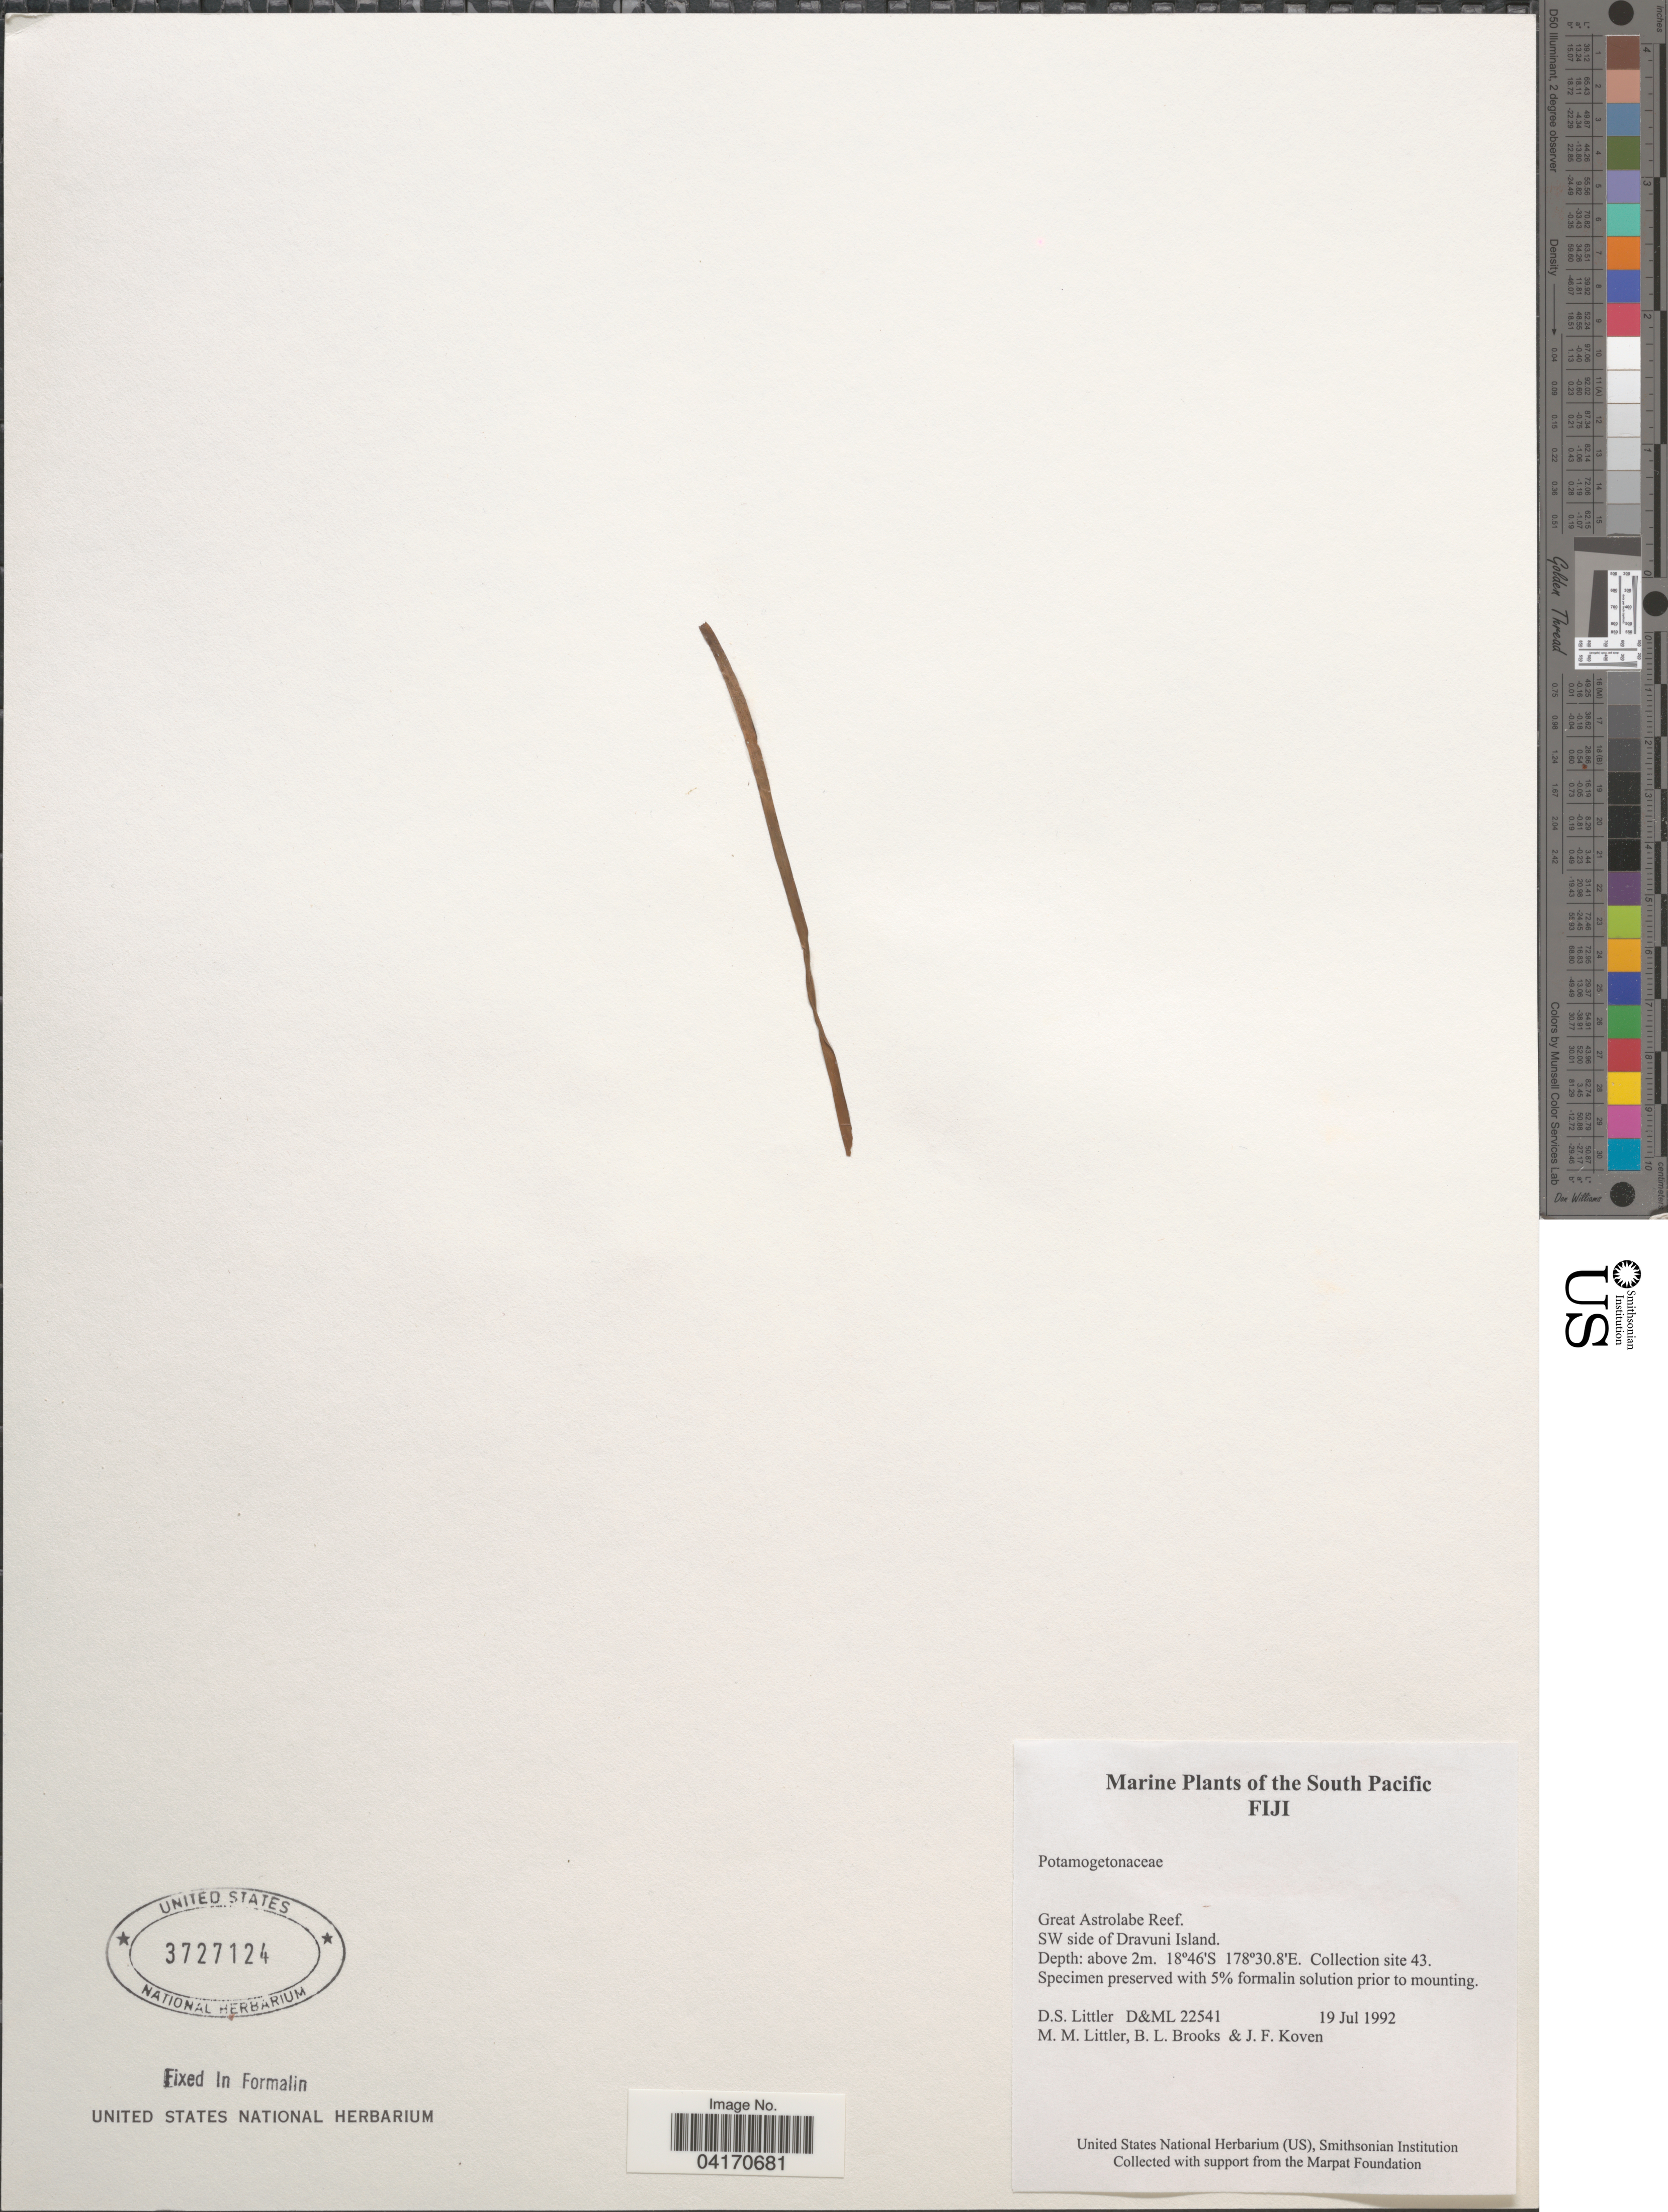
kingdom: Plantae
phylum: Tracheophyta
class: Liliopsida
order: Alismatales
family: Potamogetonaceae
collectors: D. S. Littler, B. Brooks & J. Koven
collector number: D&ML 22541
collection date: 1992-07-19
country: Fiji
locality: The South Pacific. Great Astrolabe Reef. SW side of Dravuni Island.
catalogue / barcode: US 3727124